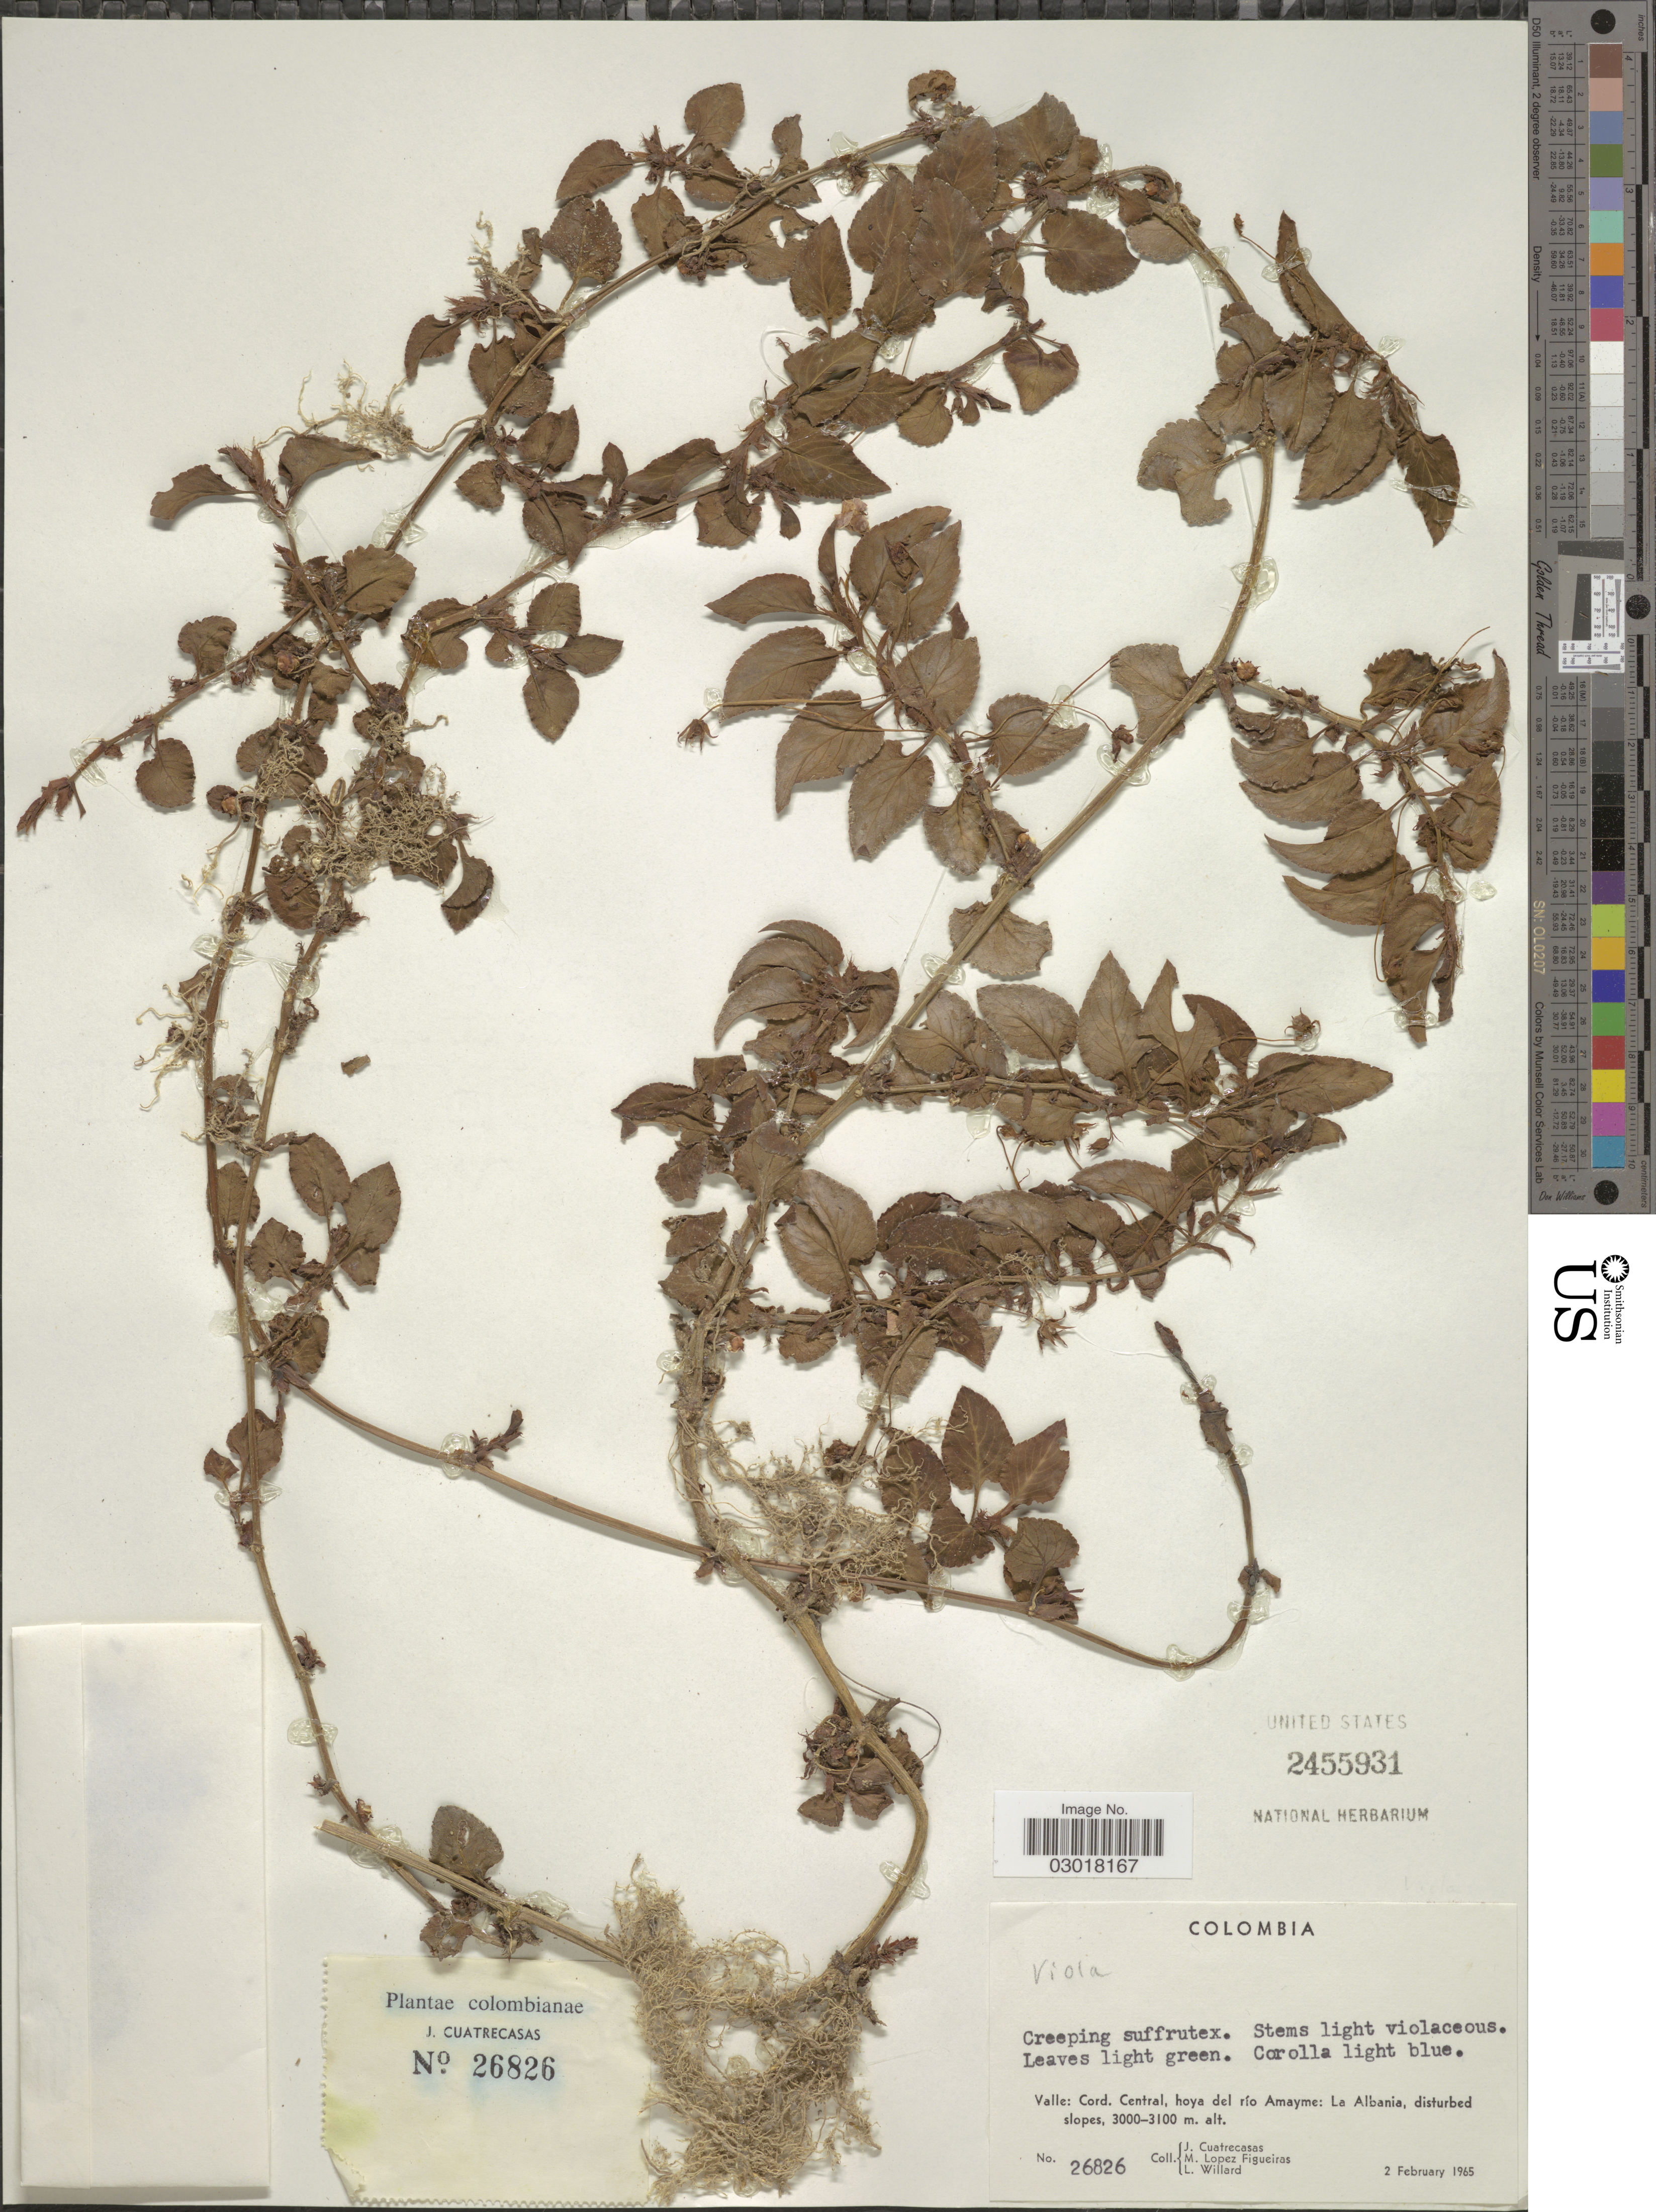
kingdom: Plantae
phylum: Tracheophyta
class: Magnoliopsida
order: Malpighiales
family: Violaceae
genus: Viola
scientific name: Viola sp.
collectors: J. Cuatrecasas, M. López Figueiras & L. Willard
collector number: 26826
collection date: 1965-02-02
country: Colombia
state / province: Valle del Cauca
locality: Valle: Cord. Central, hoya del río Amayme: La Albania, disturbed slopes.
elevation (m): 3000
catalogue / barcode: US 2455931